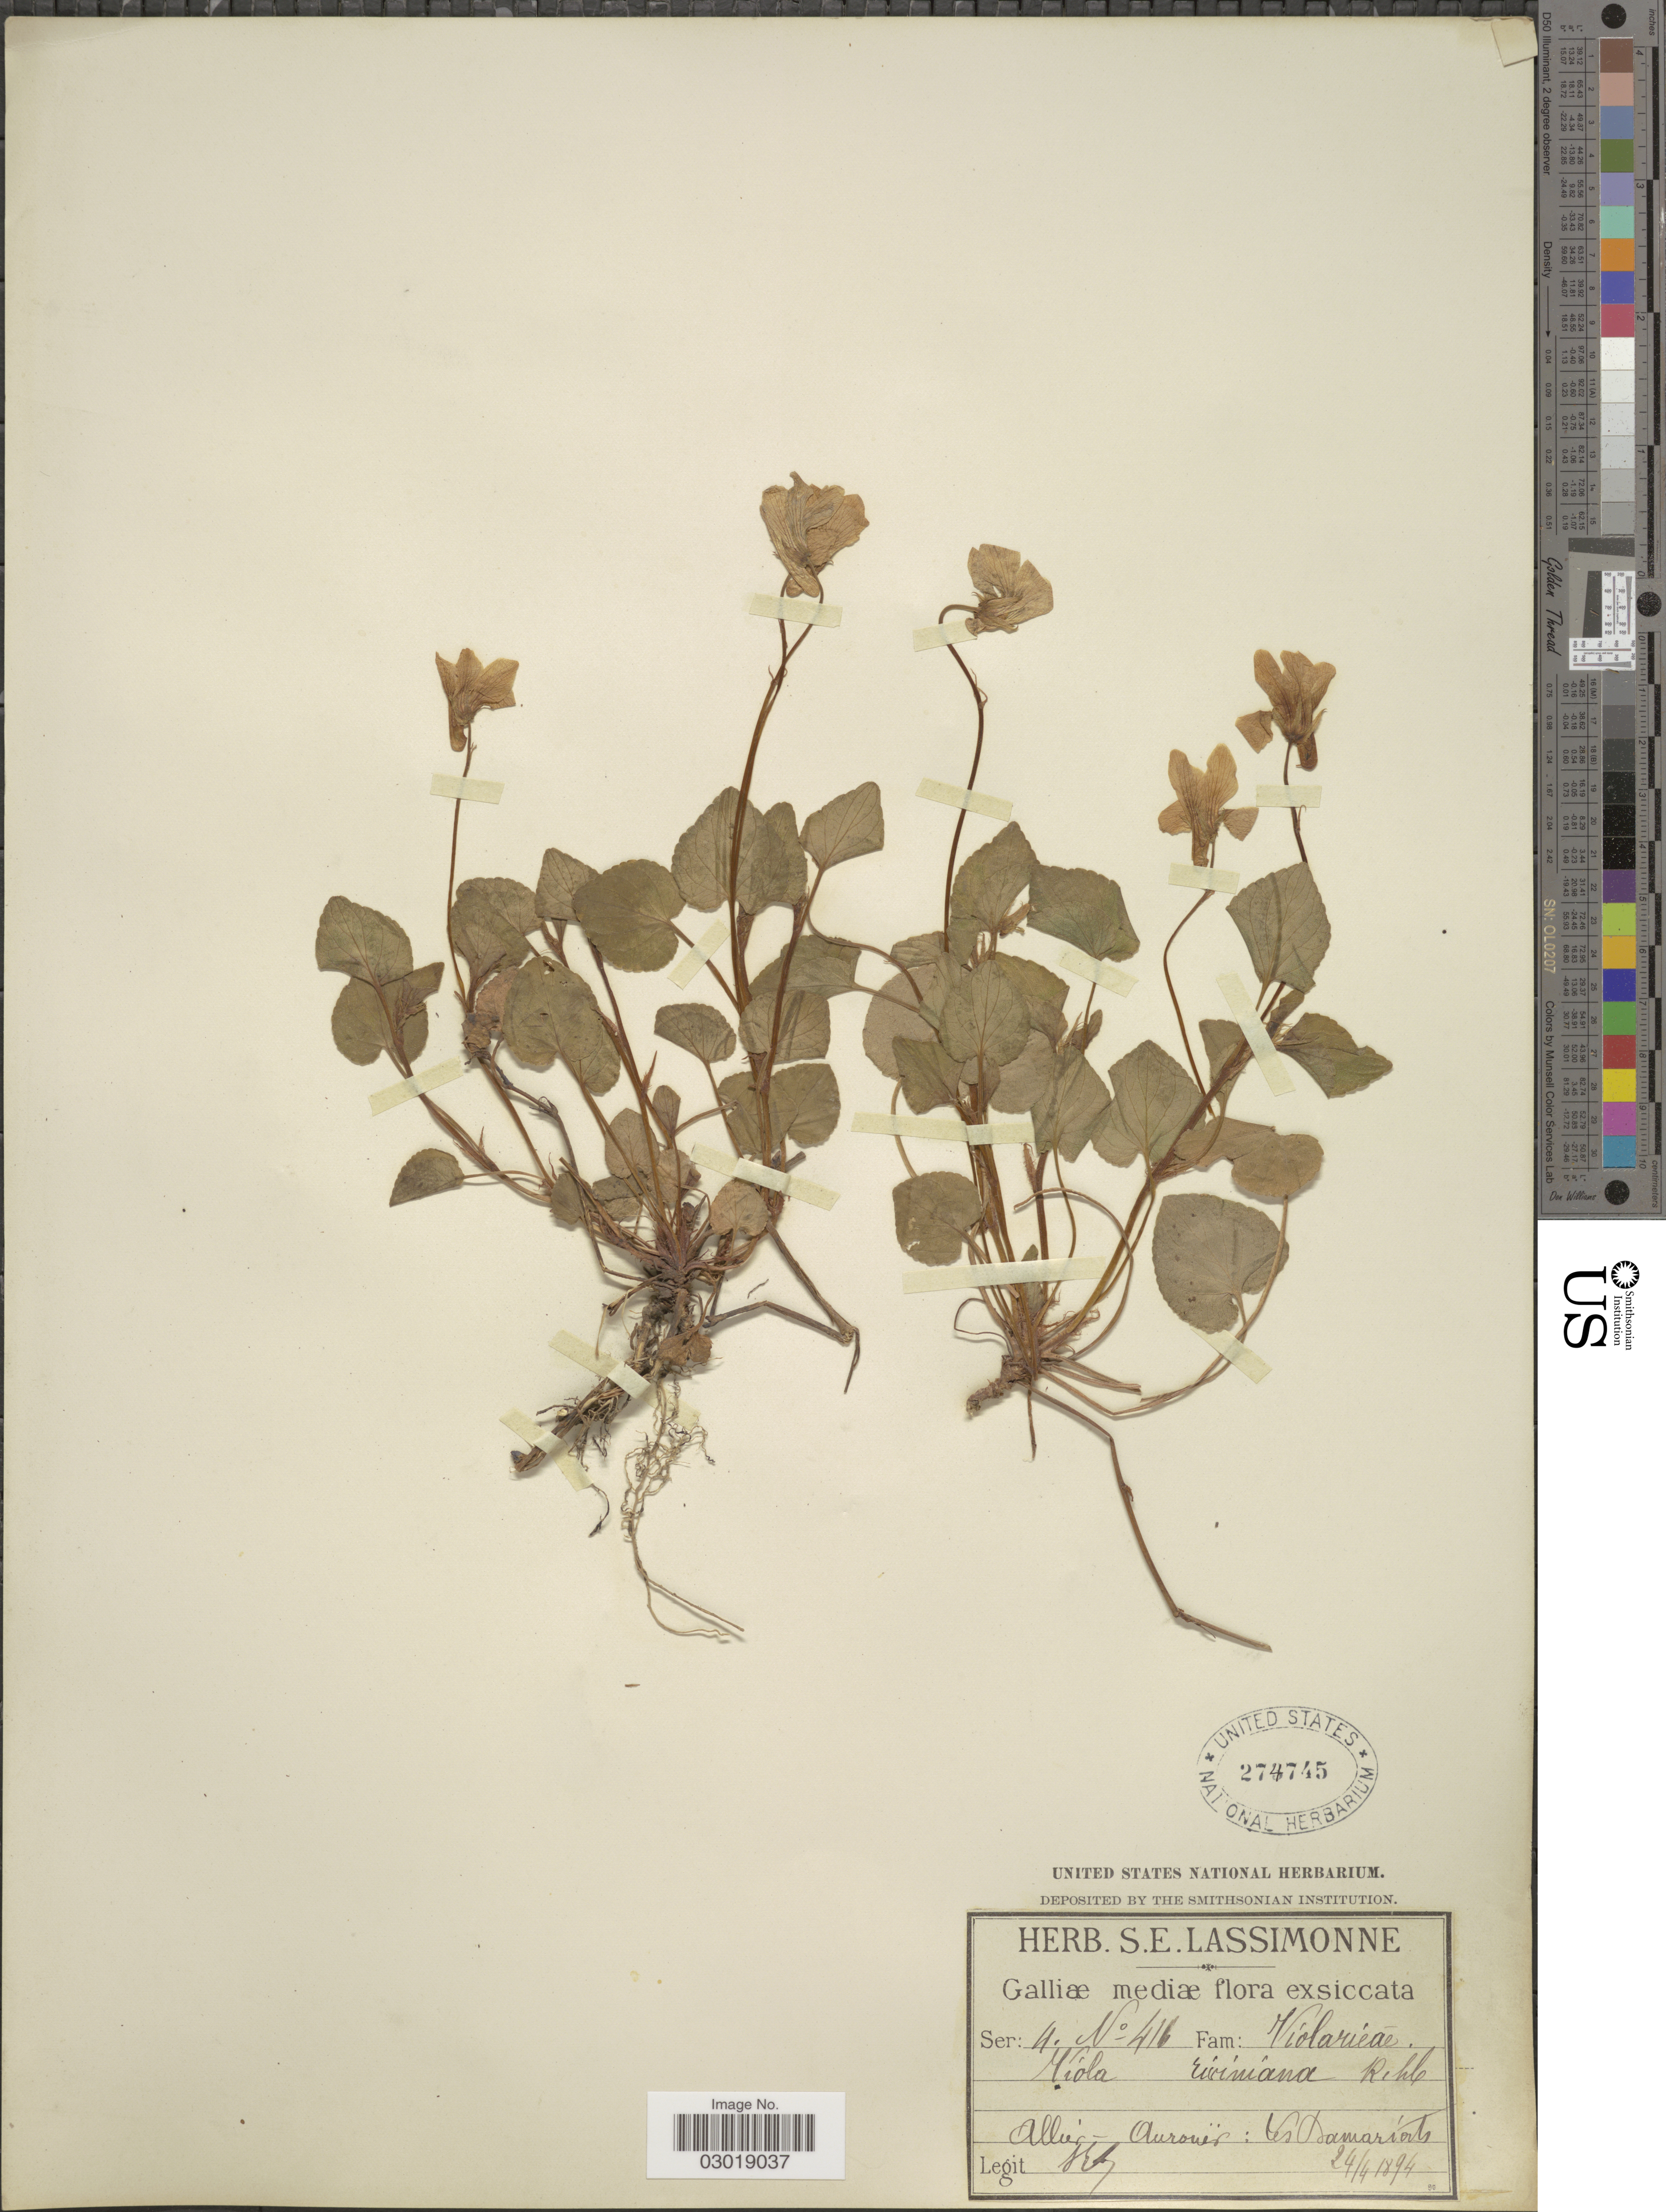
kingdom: Plantae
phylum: Tracheophyta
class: Magnoliopsida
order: Malpighiales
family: Violaceae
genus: Viola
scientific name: Viola riviniana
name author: Rchb.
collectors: S. Lassimonne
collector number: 4/416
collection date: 1894-04-24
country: France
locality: Galliæ mediæ. Allier-Aurouër: les Damariats.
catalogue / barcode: US 274745